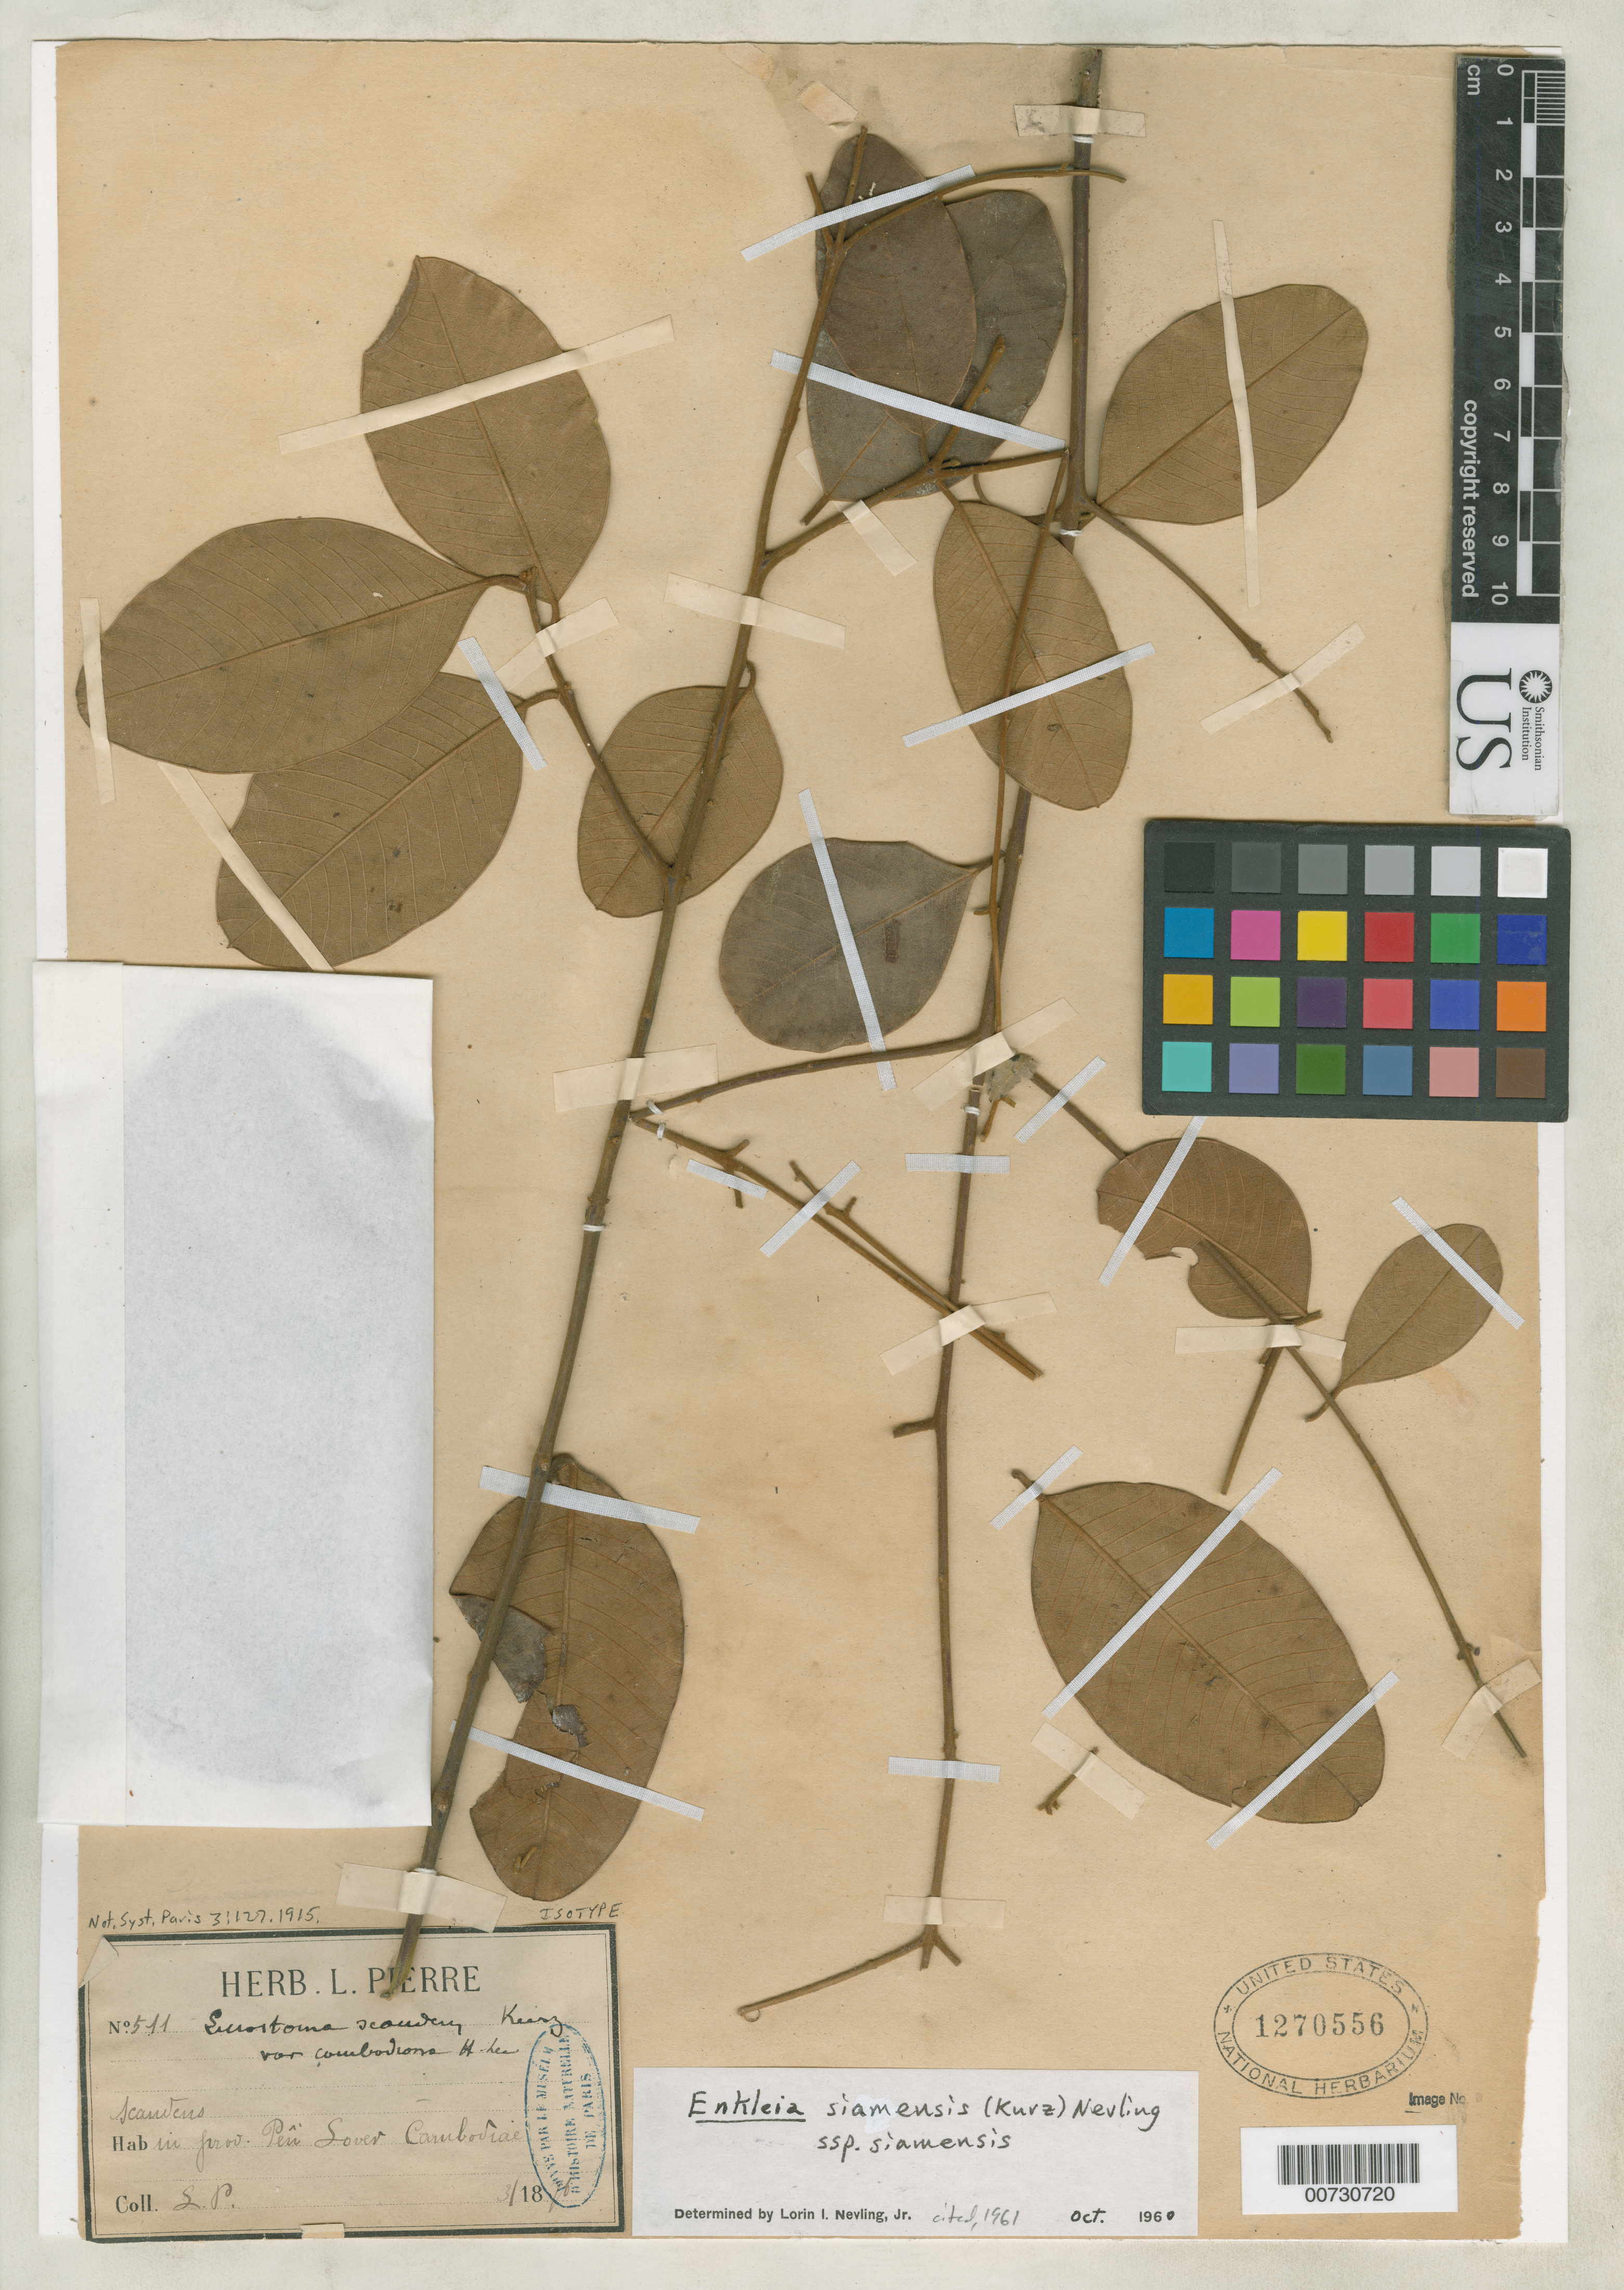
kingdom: Plantae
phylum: Tracheophyta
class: Magnoliopsida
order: Malvales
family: Thymelaeaceae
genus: Linostoma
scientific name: Linostoma scandens var. cambodianum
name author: Lecomte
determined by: Nevling, L. I., Jr.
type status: Type Collection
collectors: J. Pierre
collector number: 511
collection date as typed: Mar 18--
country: Cambodia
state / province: Pan Lovea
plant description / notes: Pierre 511 consists of 2 elements, typifying 2 different names, both represented at US. USNH 1270556 (Prov. Peu Sovea [? cited as "Pan Lovea"], 3/1870) is a type of Linostoma scandens var. cambodiana Lecomte and USNH 1270557 (Prov. Tpong, 6/1870) is a type of Linostoma scandens var. oblongifolia Lecomte. The two names are not homotypic as the specimens were collected at different localities on different dates and thus are not duplicates of a single collection, despite the numbering. For discussion see Nevling 1961, J. Arnold Arbor. 42: 393-394 (who distinguishes the 2 elements of Pierre 511, but overlooks the name Linostoma scandens var. oblongifolia Lecomte in his treatment despite examining and annotating both US specimens).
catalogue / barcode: US 1270556